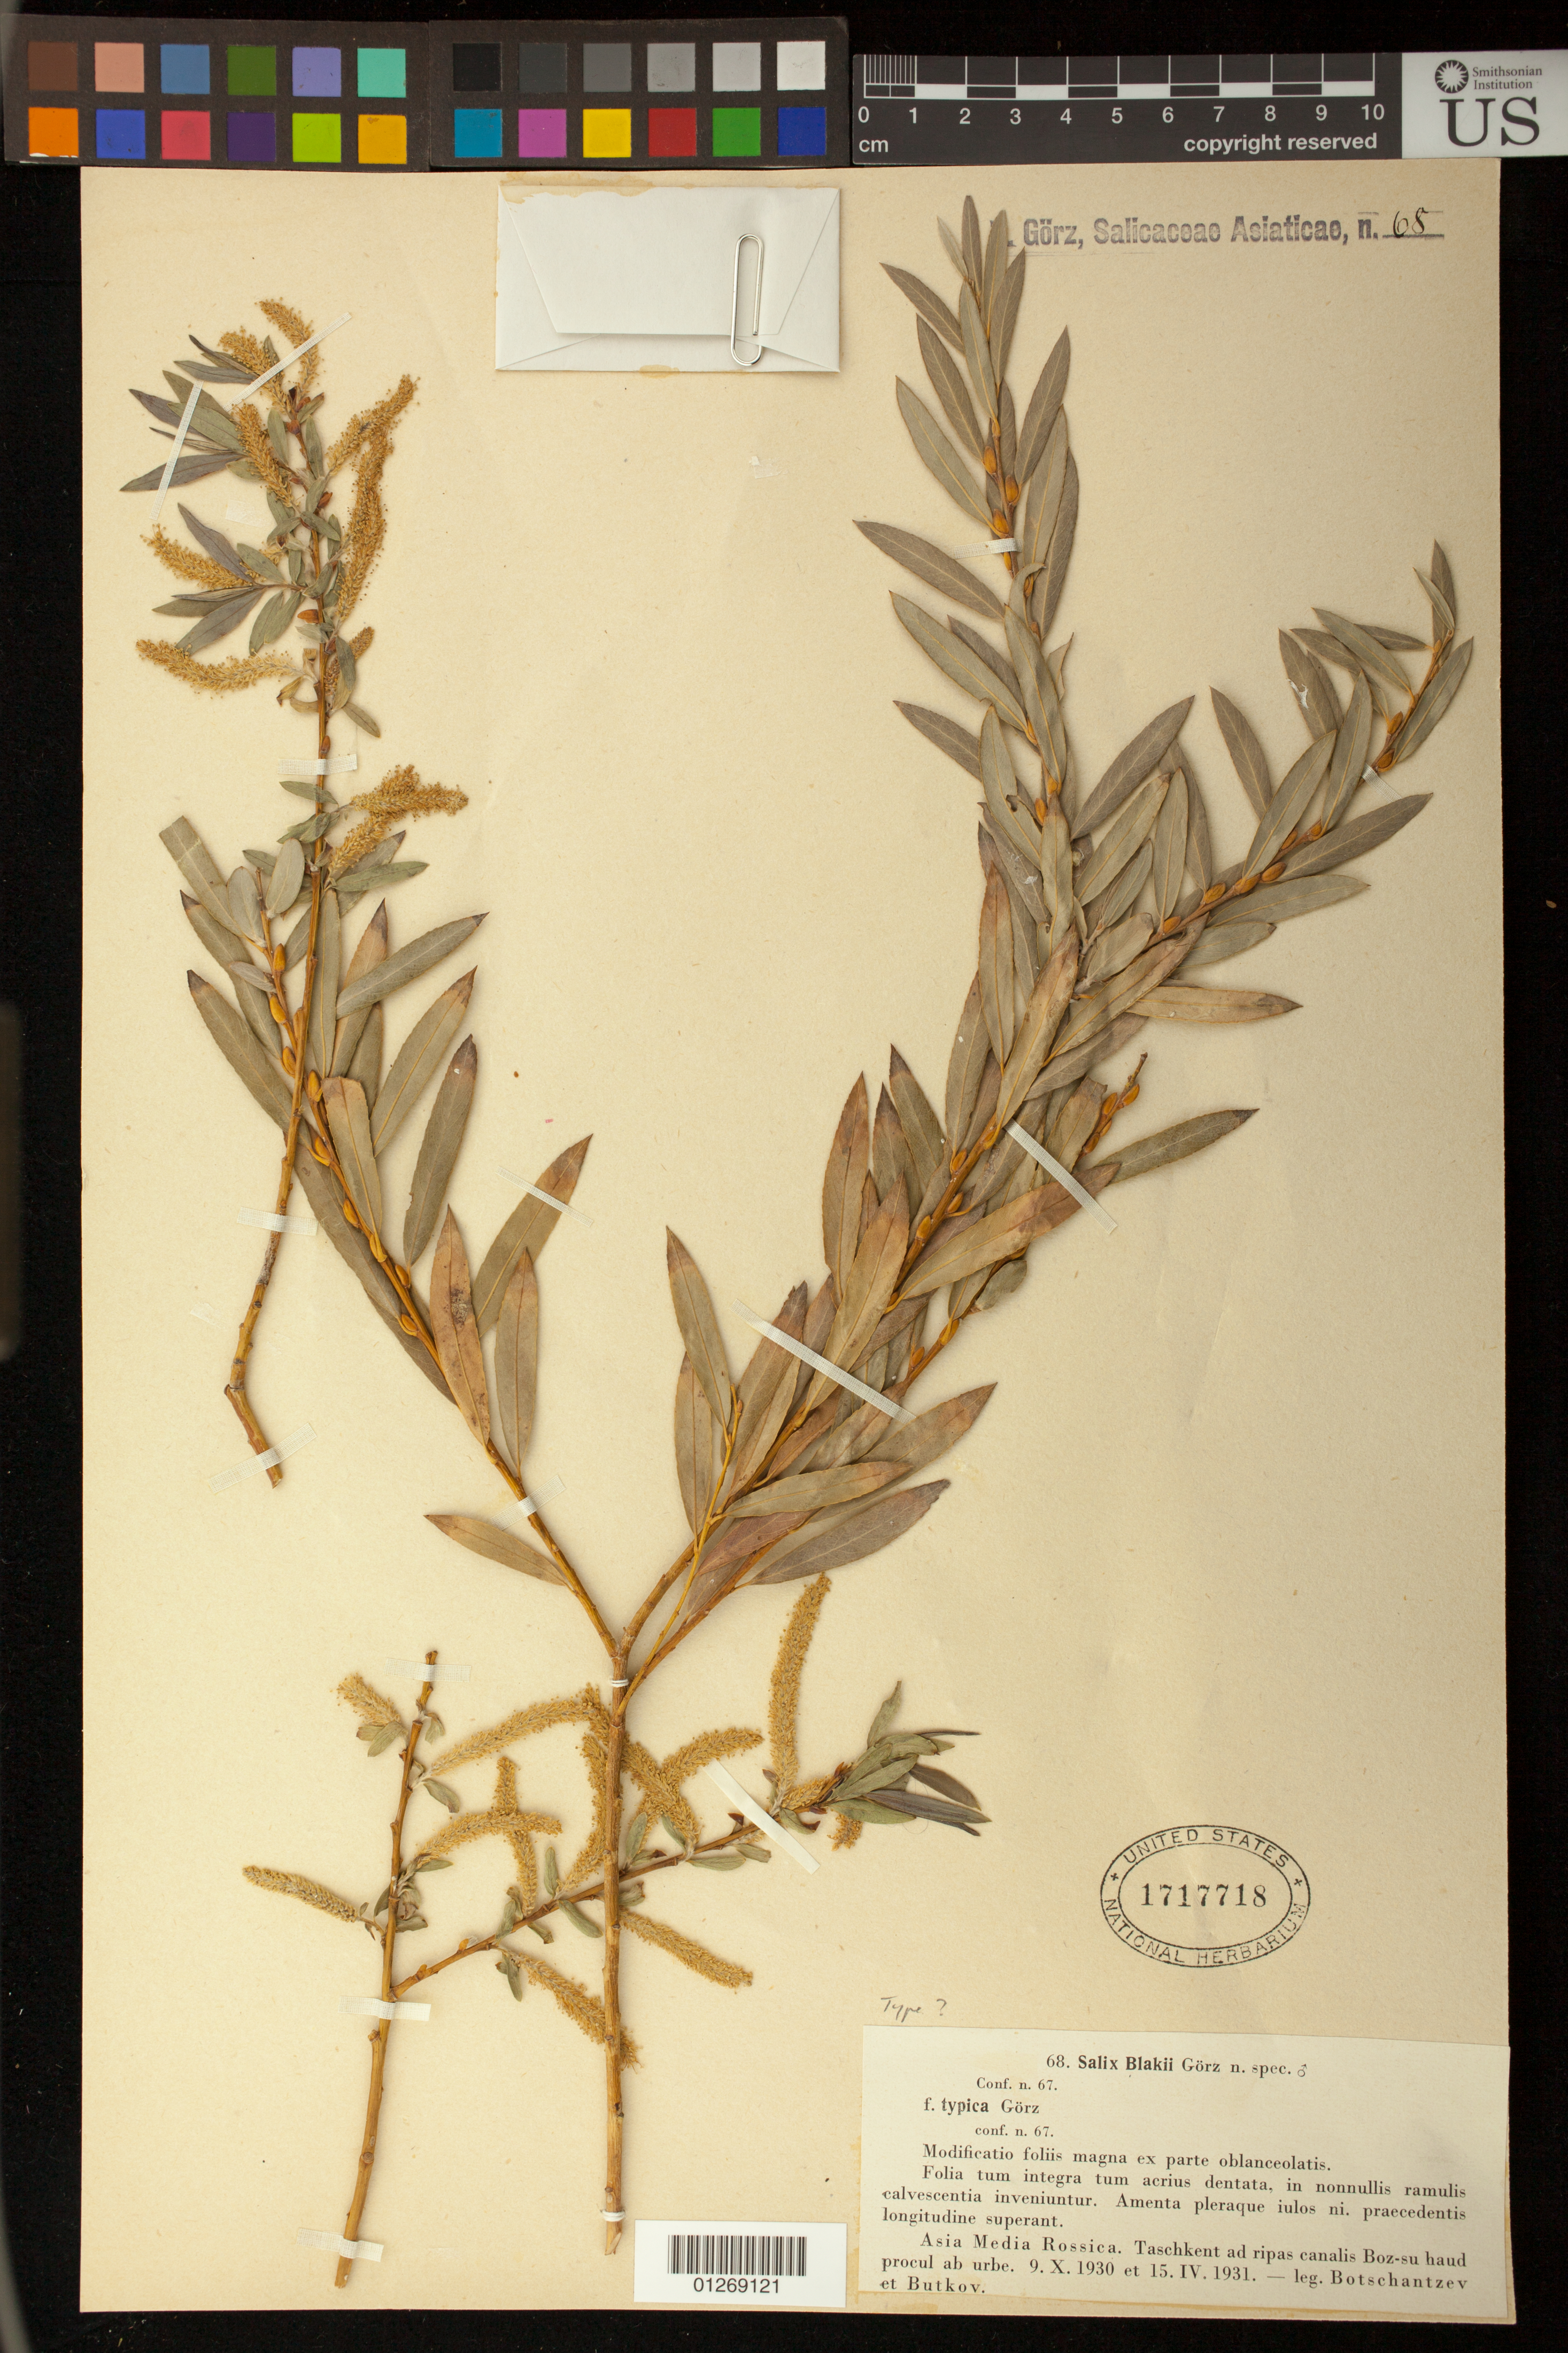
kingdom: Plantae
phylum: Tracheophyta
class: Magnoliopsida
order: Malpighiales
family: Salicaceae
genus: Salix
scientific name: Salix blakii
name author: Goerz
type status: Possible Type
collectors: V. P. Botschantzev & A. Butkov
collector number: Salic. Asiat. 68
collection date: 1930-10-09,1931-04-15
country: Uzbekistan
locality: Asia Media Rossica. Taschkent ad ripas canalis Boz-su haud procul ab urbe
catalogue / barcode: US 1717718